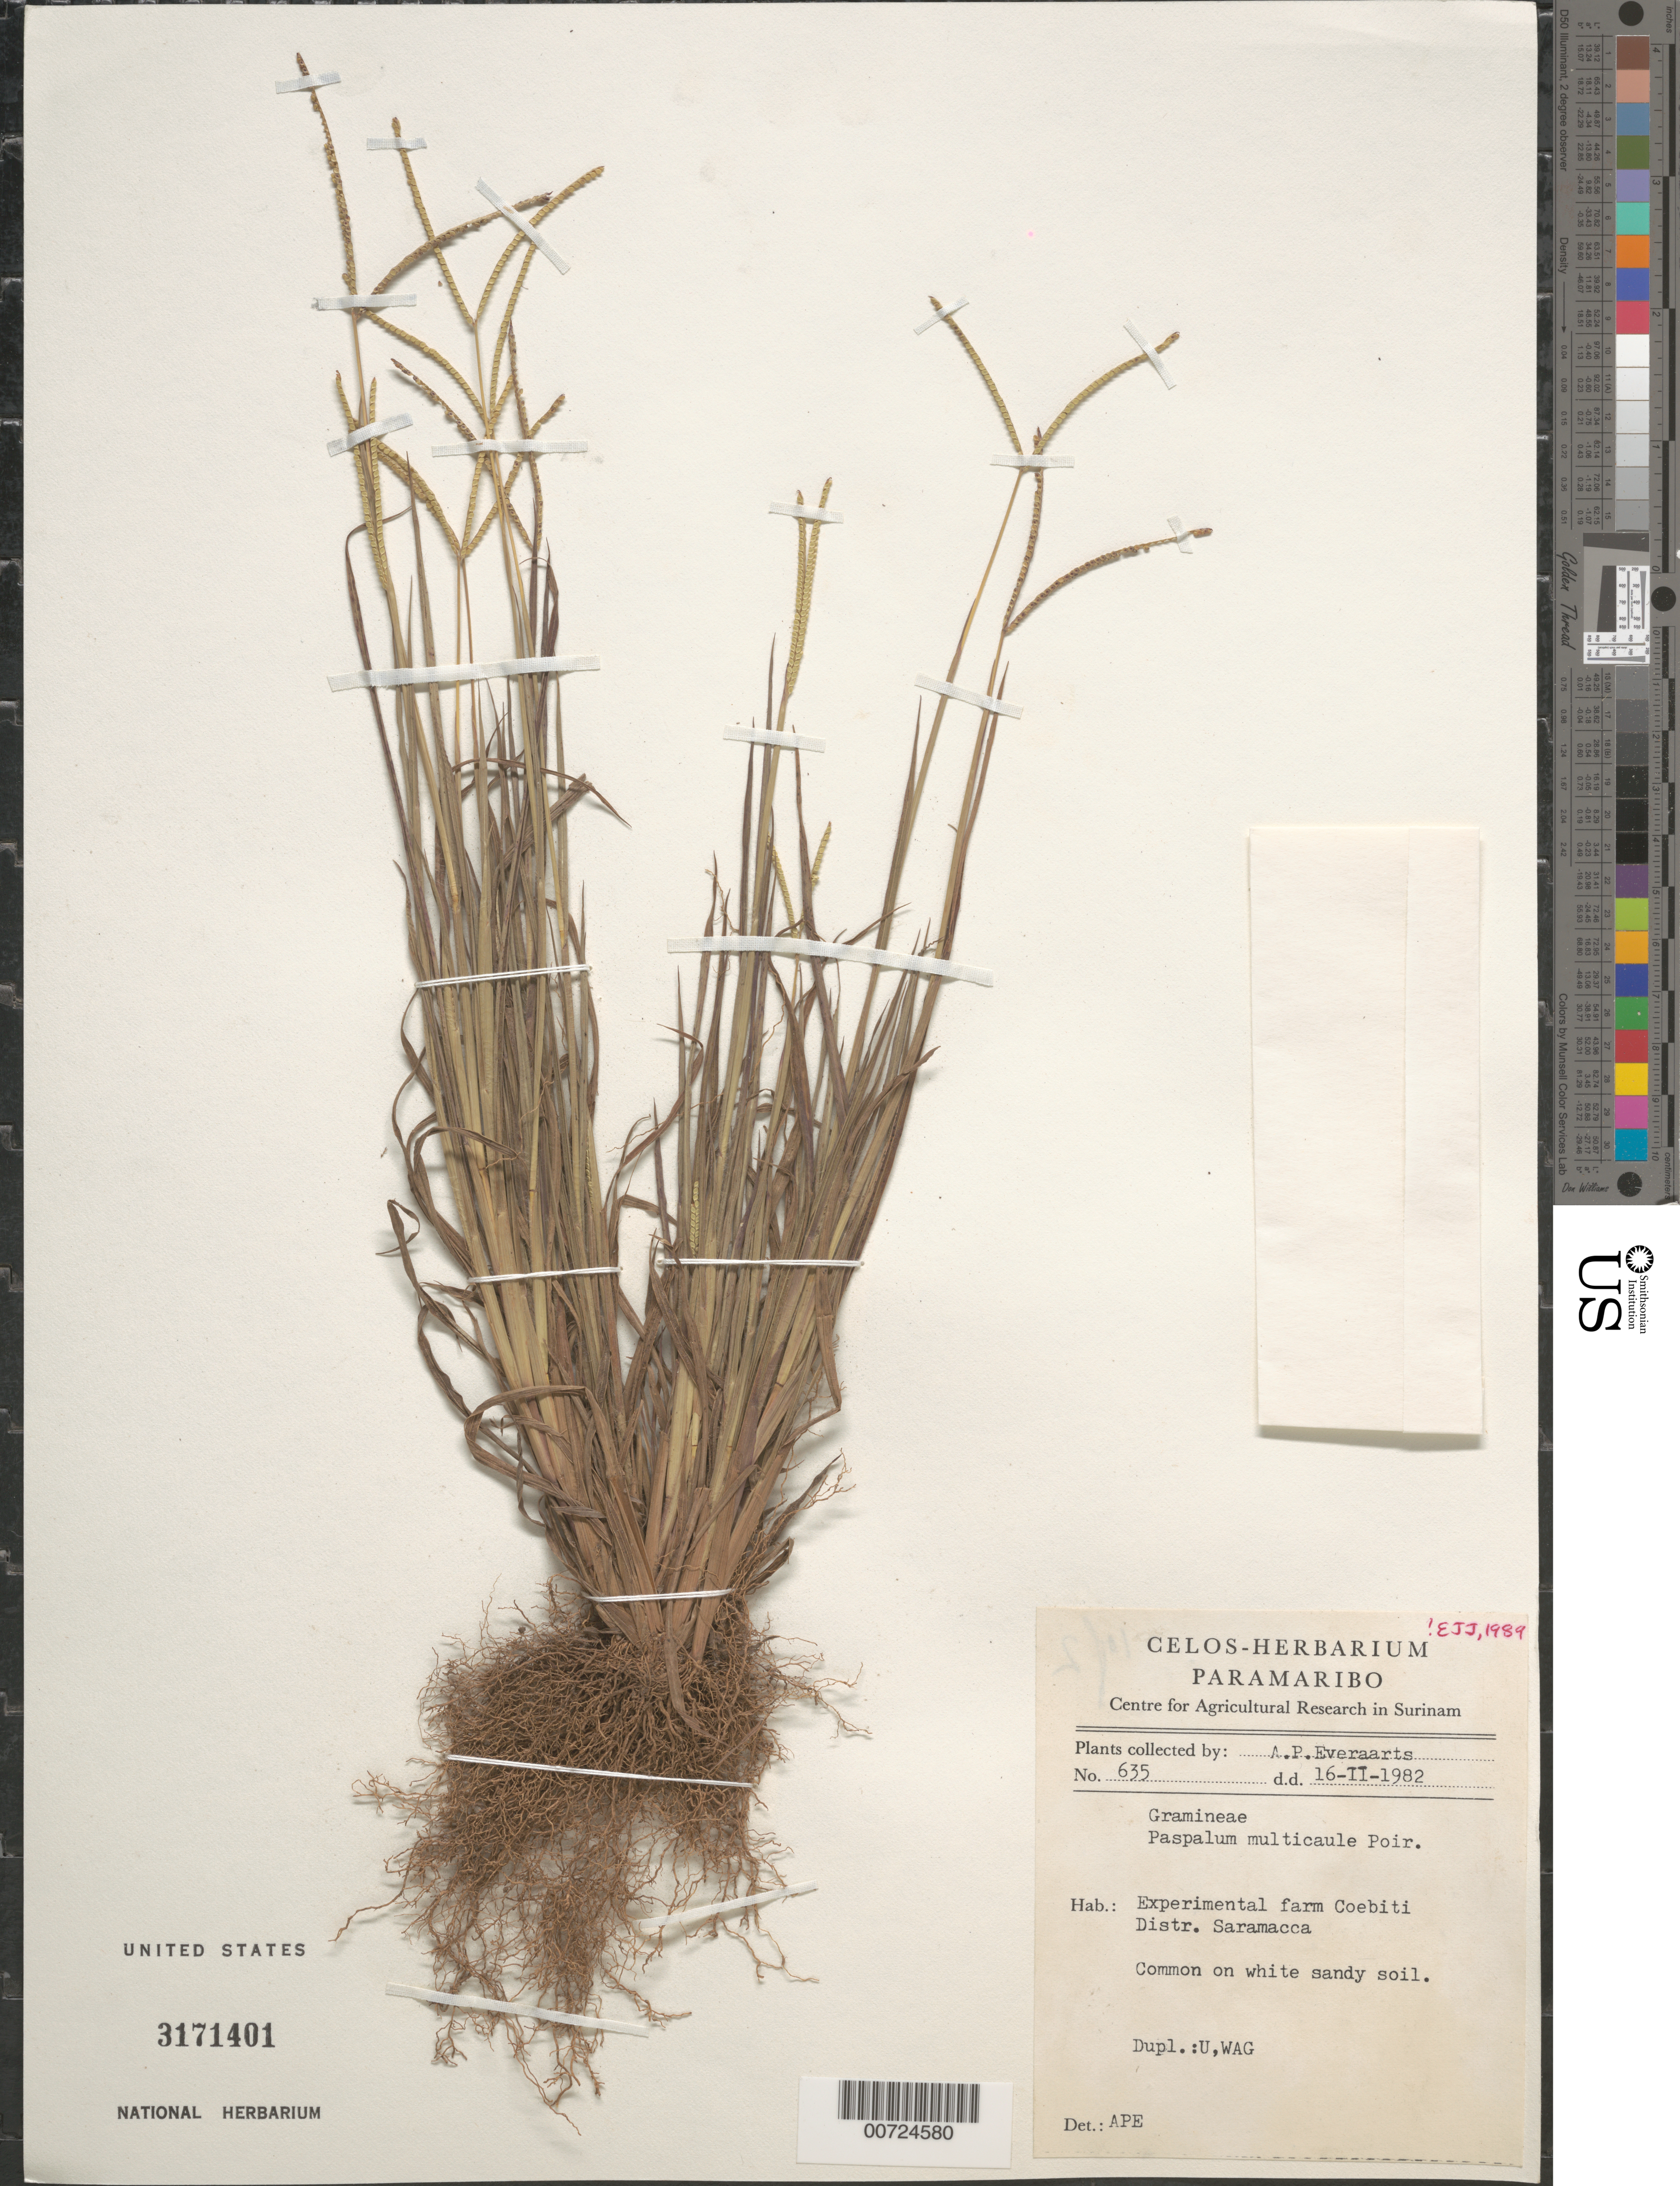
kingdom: Plantae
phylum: Tracheophyta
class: Liliopsida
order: Poales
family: Poaceae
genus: Paspalum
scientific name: Paspalum multicaule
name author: Poir.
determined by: Judziewicz, E. J.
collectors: A. Everaarts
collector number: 635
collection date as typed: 16-Feb-82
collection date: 1982-02-16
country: Suriname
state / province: Saramacca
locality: Coebiti Experimental Farm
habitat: White sandy soil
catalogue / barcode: US 3171401